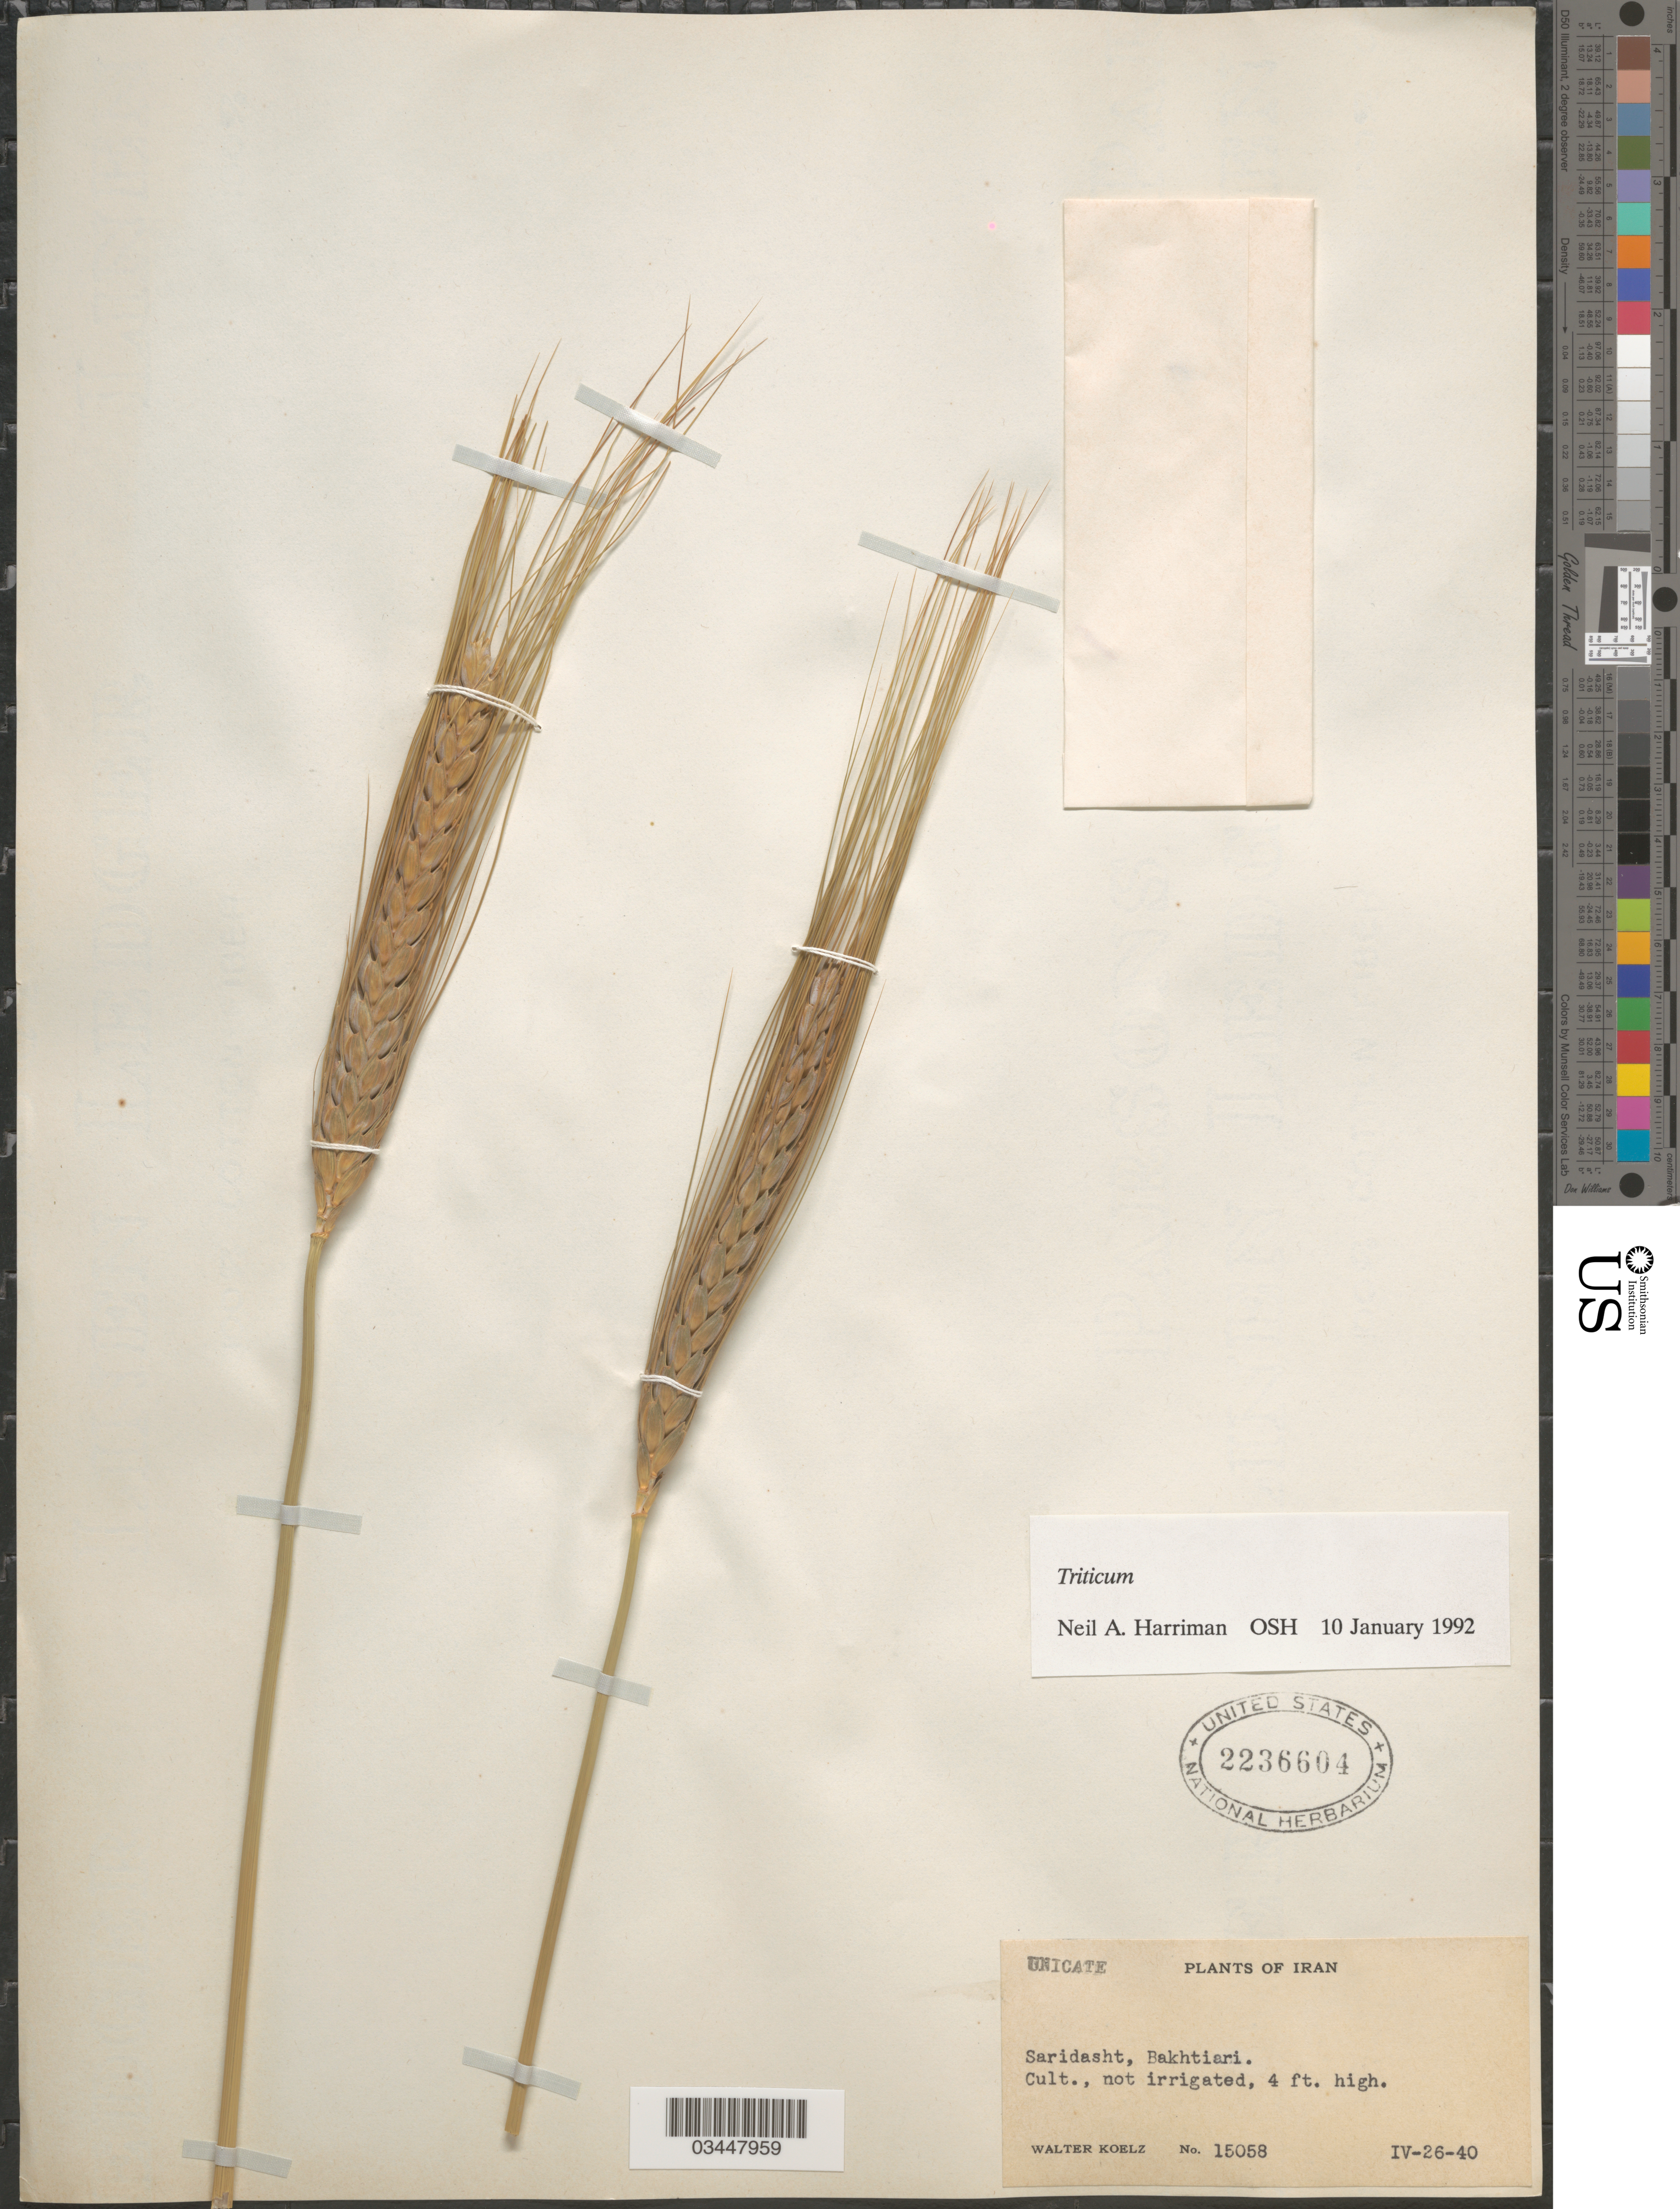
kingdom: Plantae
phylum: Tracheophyta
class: Liliopsida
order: Poales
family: Poaceae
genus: Triticum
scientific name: Triticum sp.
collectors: W. N. Koelz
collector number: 15058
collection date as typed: Transcribed d/m/y: 26/4/40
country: Iran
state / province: Chahar Mahaal and Bakhtiari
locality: Saridasht, Bakhtiari.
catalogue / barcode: US 2236604